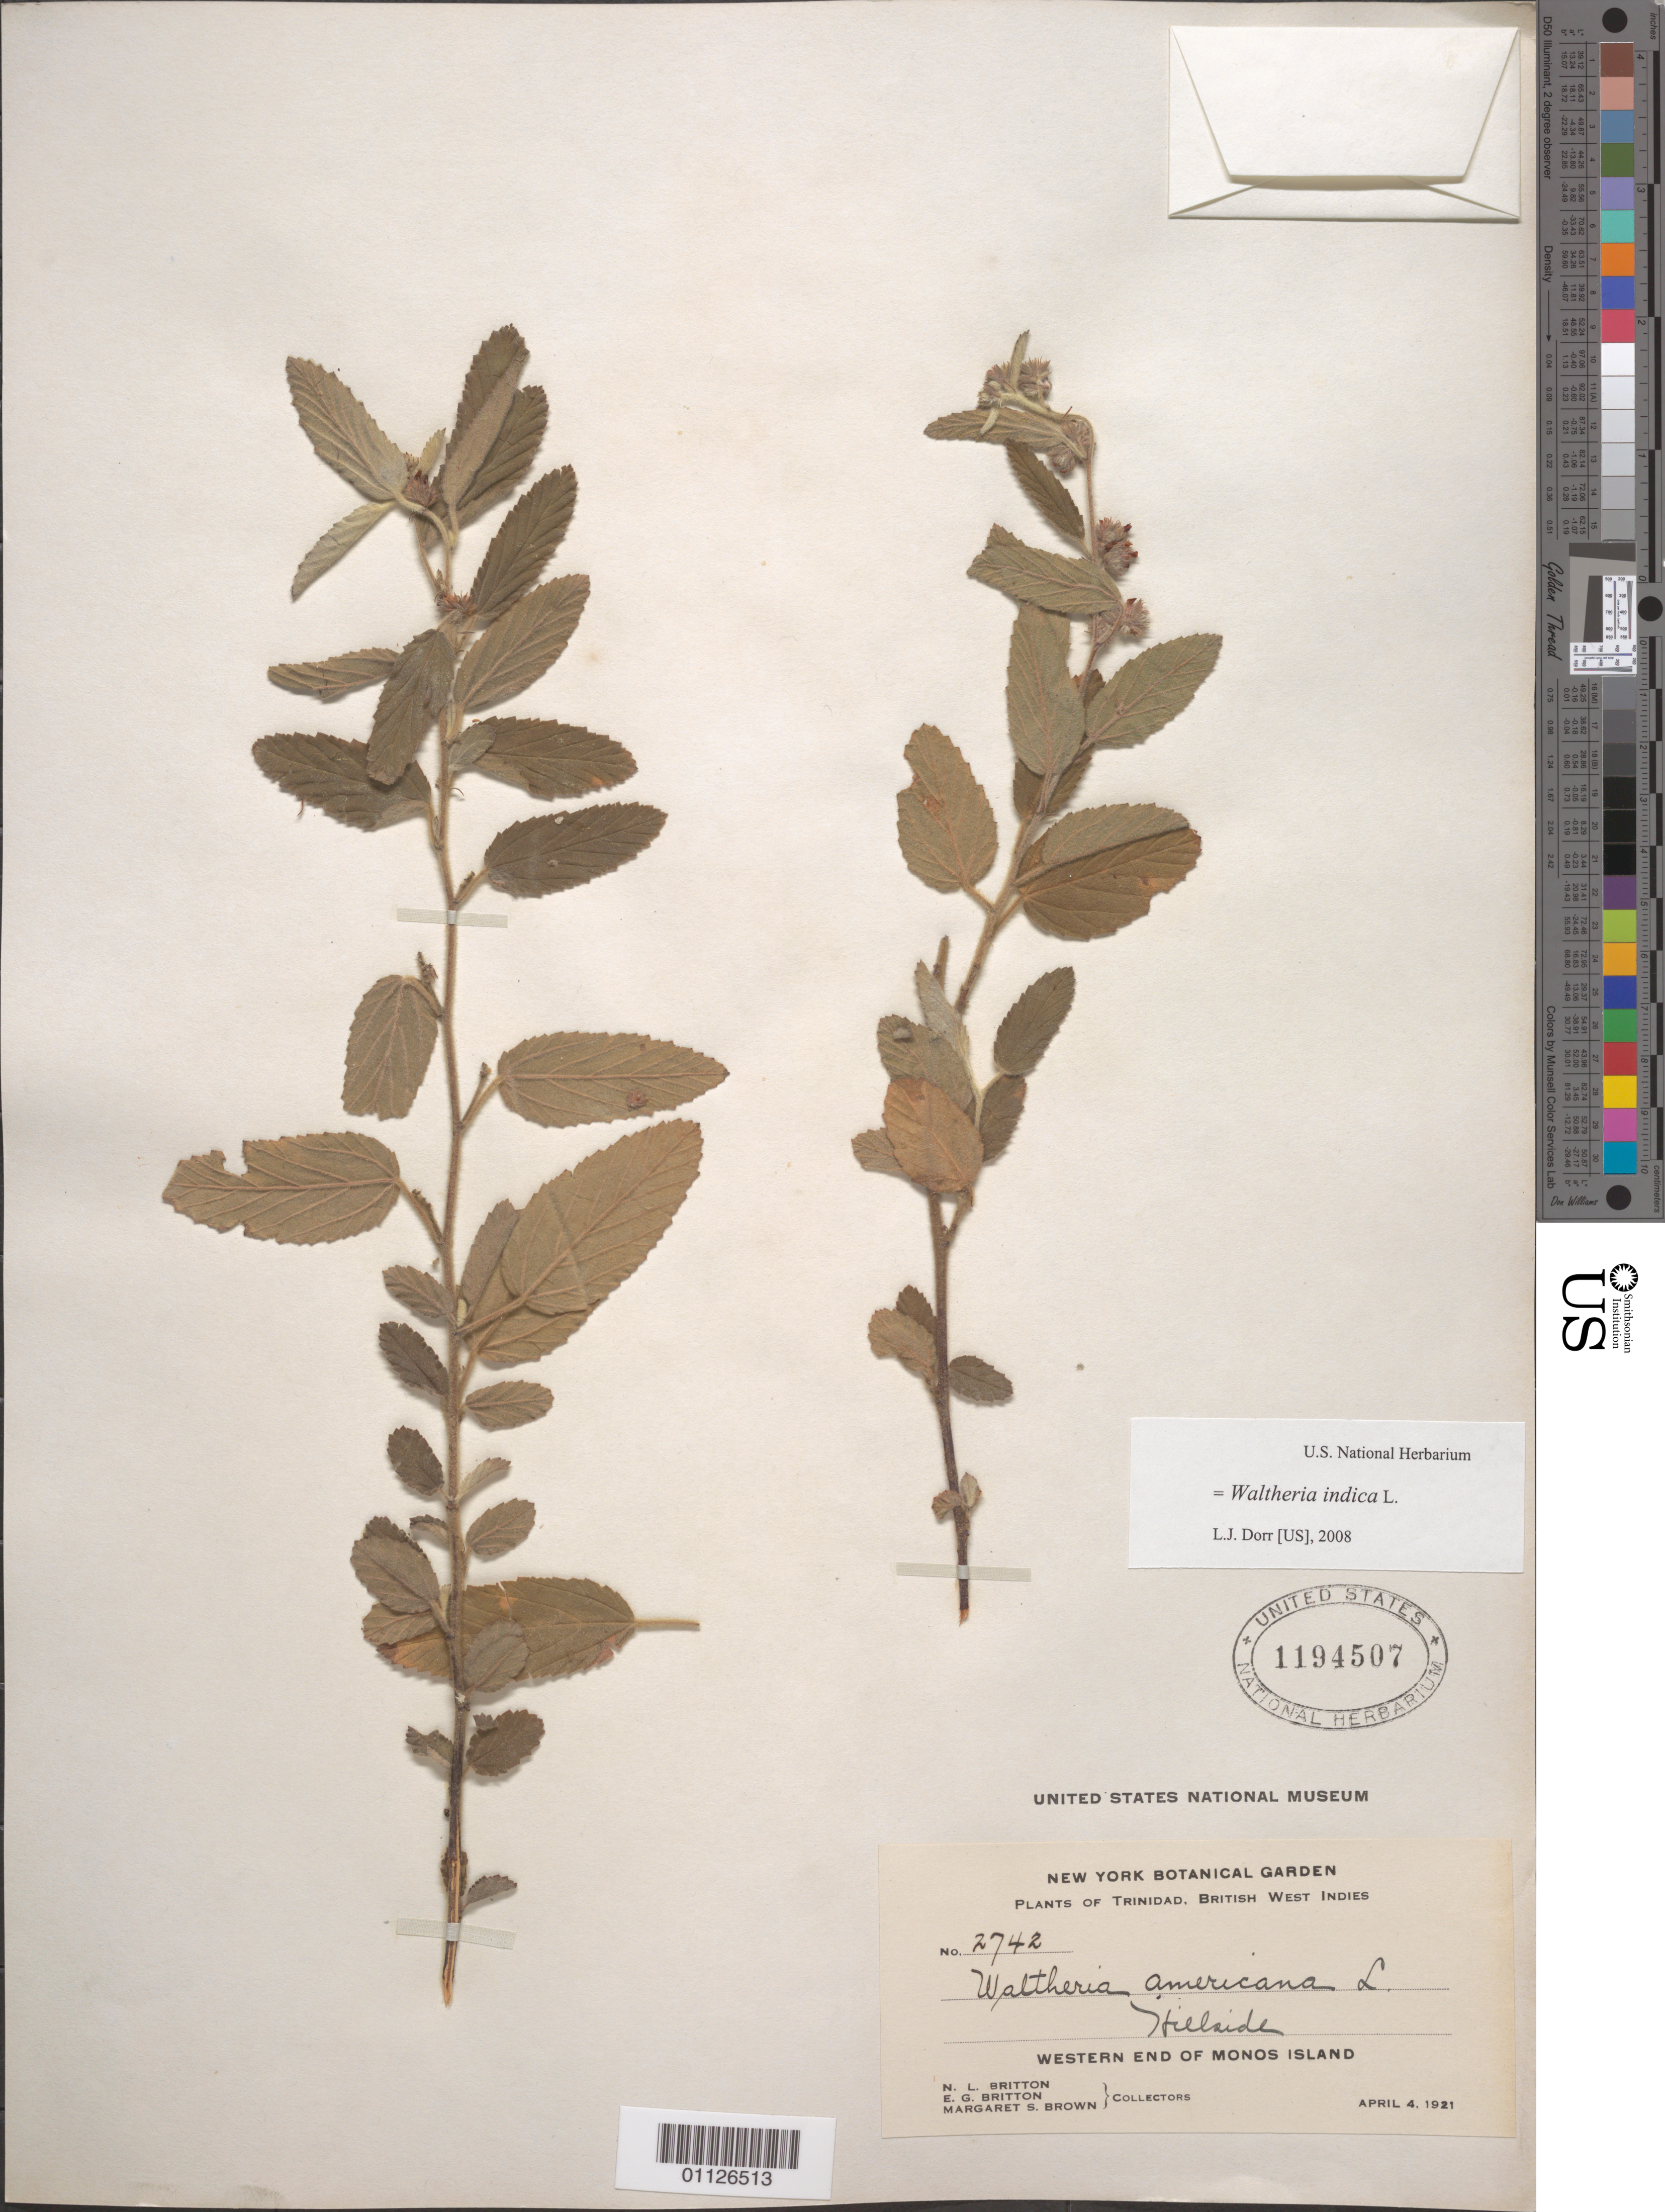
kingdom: Plantae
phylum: Tracheophyta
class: Magnoliopsida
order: Malvales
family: Malvaceae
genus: Waltheria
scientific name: Waltheria indica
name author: L.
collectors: N. Britton, E. G. Britton & M. S. Brown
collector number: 2742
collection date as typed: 04 Apr 1921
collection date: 1921-04-04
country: Trinidad and Tobago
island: Monos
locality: W End of Monos Island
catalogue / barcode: US 1194507